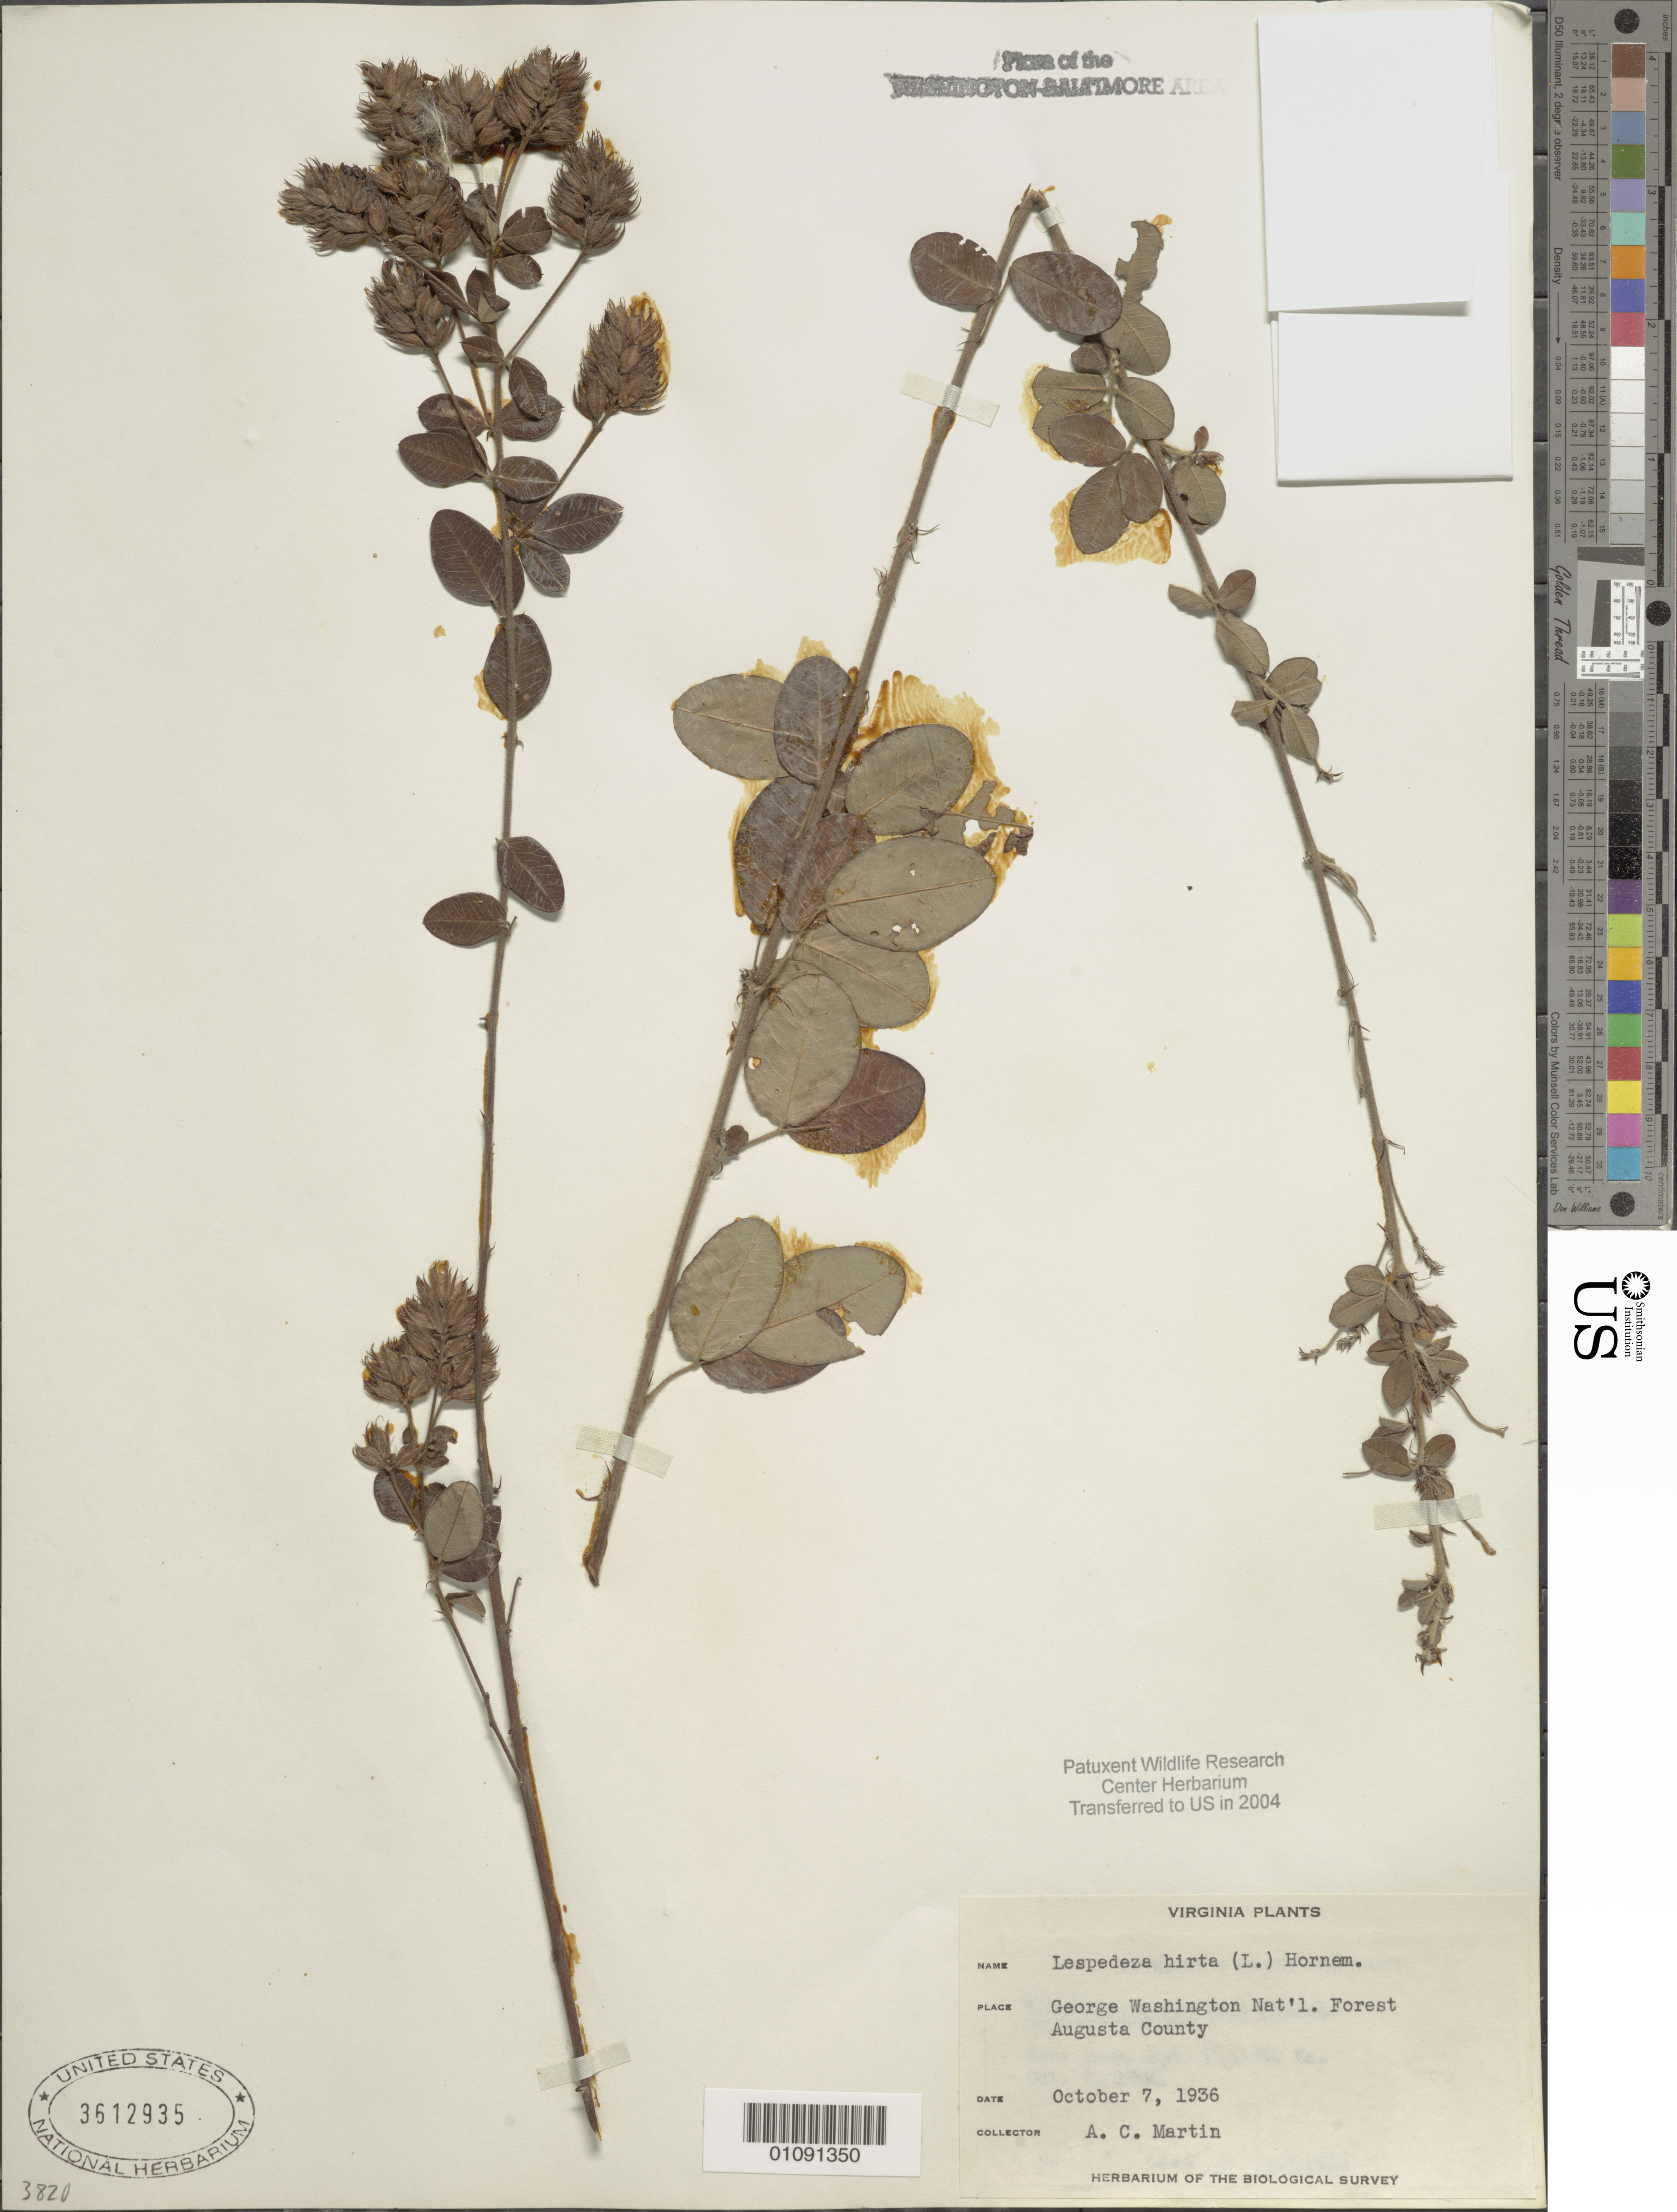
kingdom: Plantae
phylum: Tracheophyta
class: Magnoliopsida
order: Fabales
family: Fabaceae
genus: Lespedeza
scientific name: Lespedeza hirta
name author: (L.) Hornem.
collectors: A. C. Martin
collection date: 1936-10-07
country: United States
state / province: Virginia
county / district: Augusta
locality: George Washington National Forest.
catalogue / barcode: US 3612935